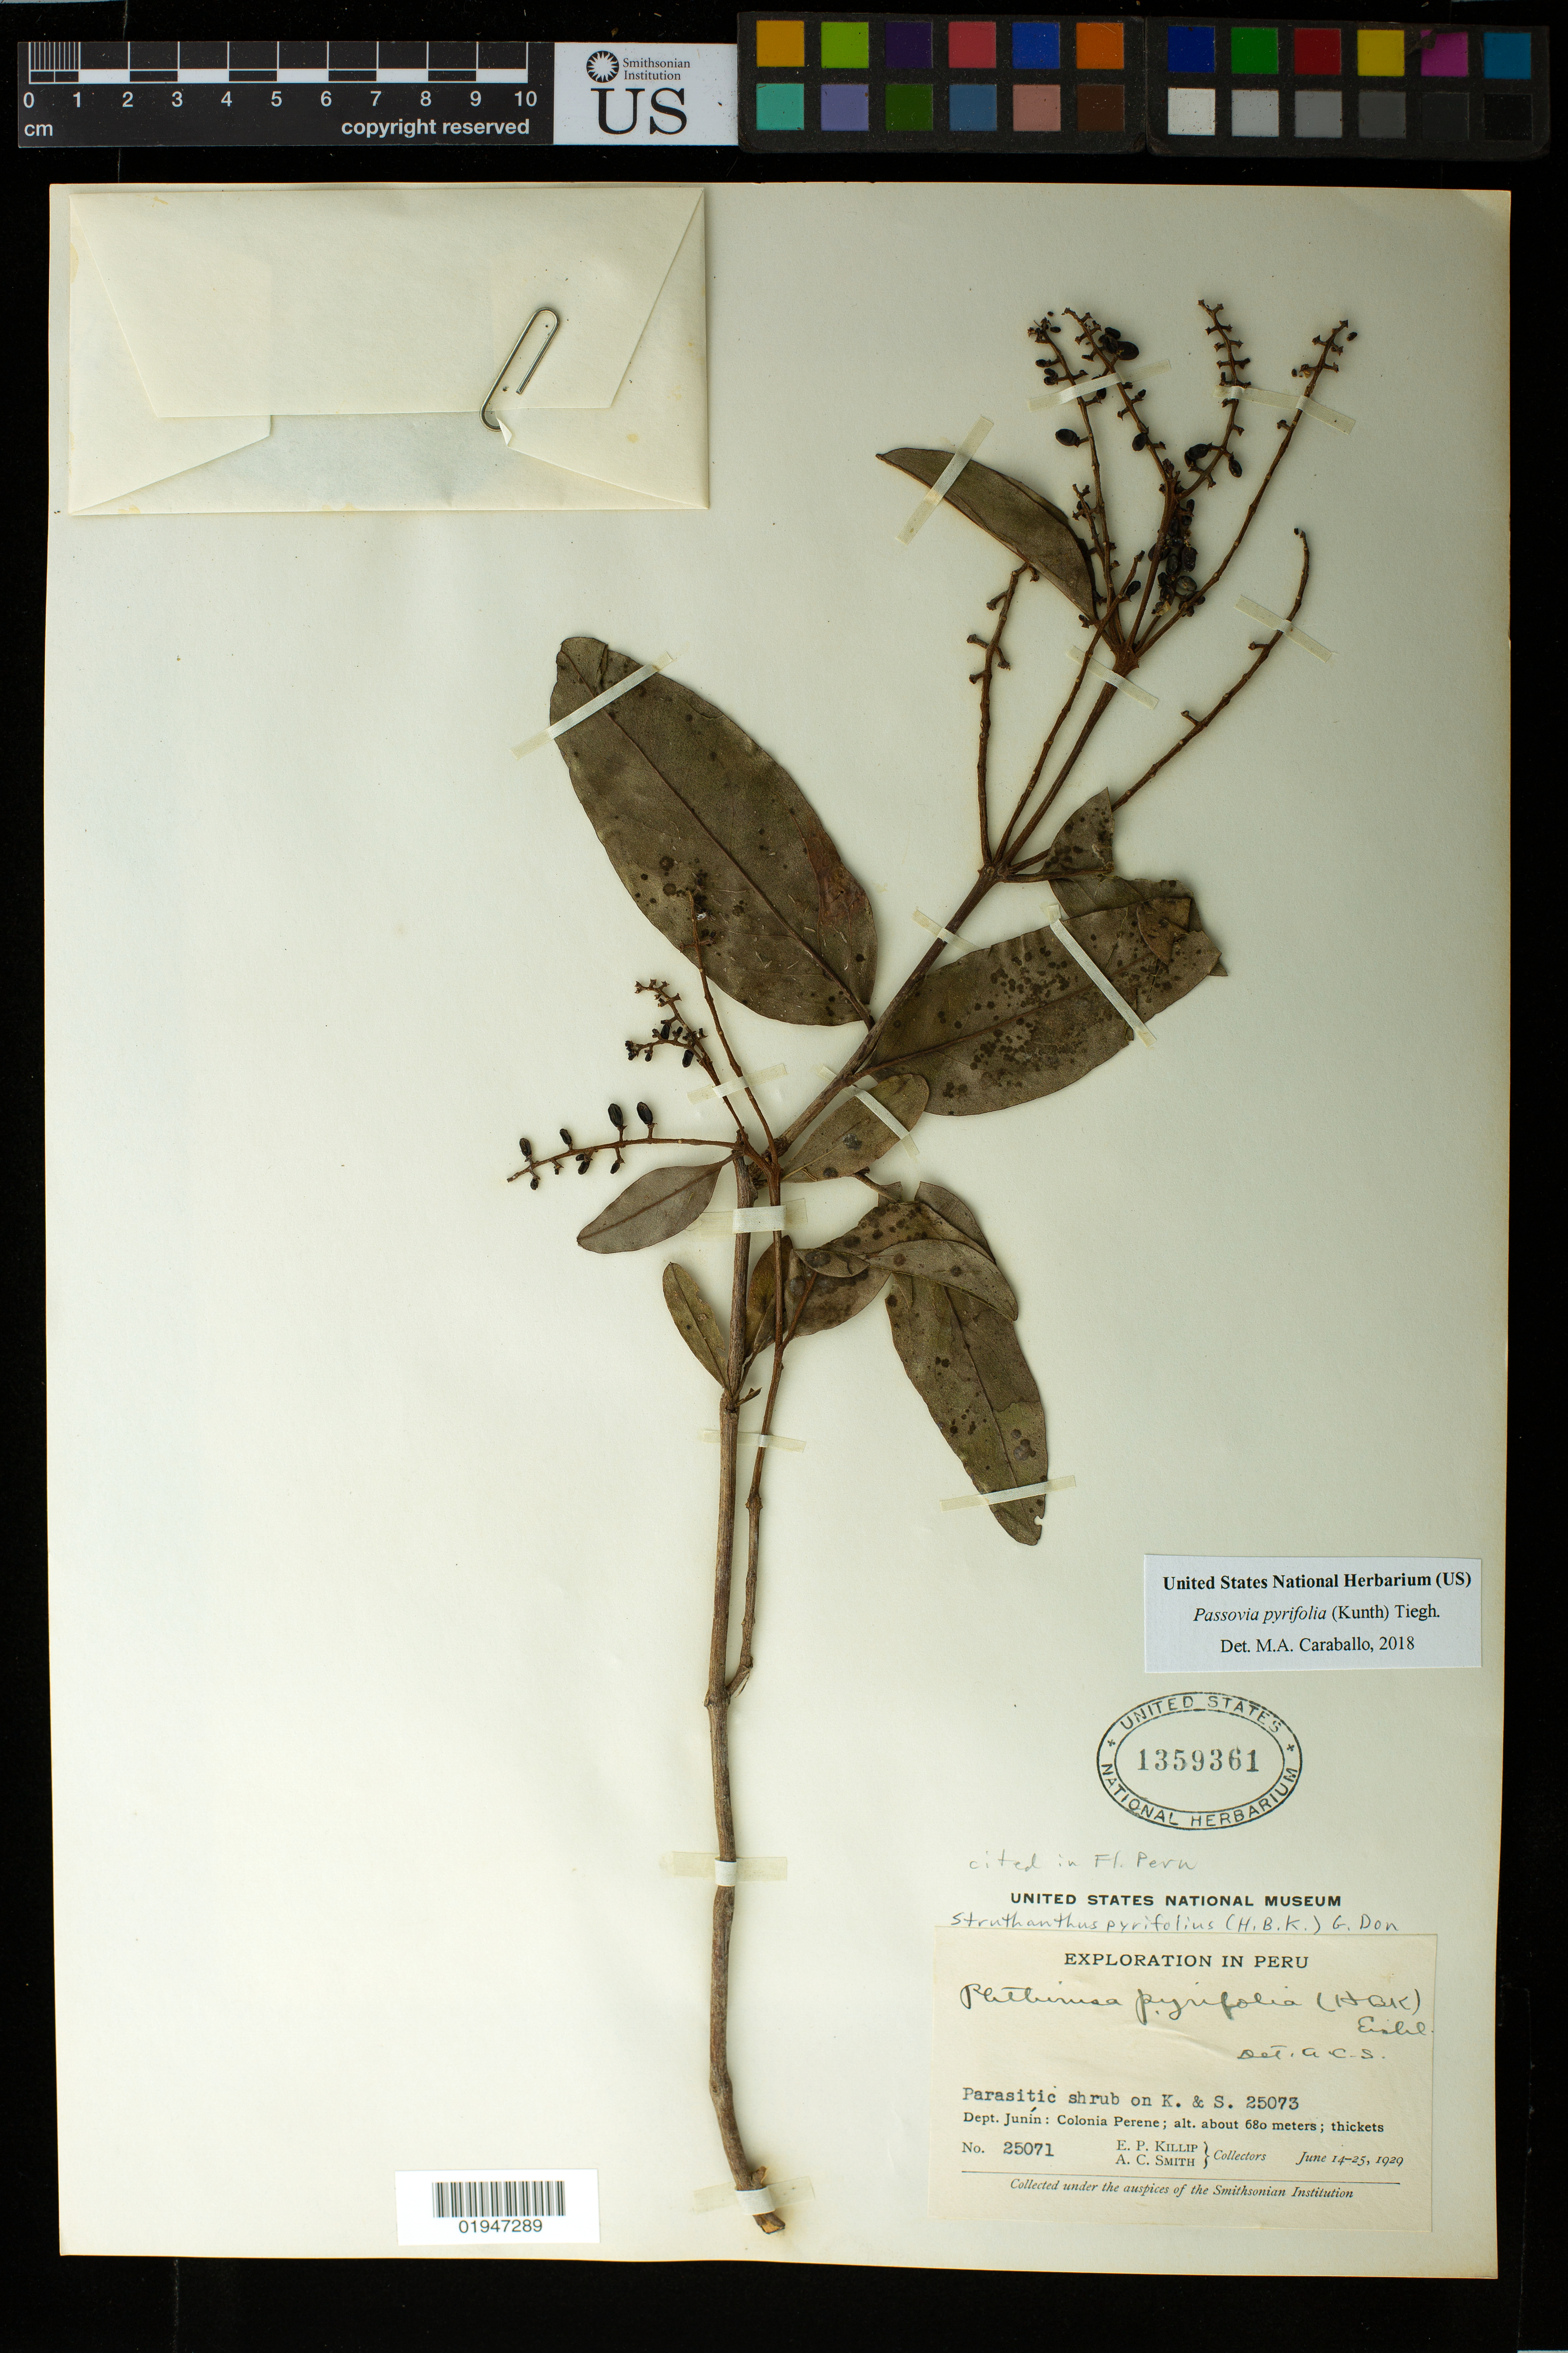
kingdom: Plantae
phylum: Tracheophyta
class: Magnoliopsida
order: Santalales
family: Loranthaceae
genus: Passovia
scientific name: Passovia pyrifolia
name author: (Kunth) Tiegh.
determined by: Caraballo-Ortiz, Marcos A., (MISS), University of Mississippi (UNITED STATES)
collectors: E. P. Killip & A. C. Smith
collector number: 25071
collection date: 1929-06-14/1929-06-25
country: Peru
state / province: Junín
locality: Colonia Perene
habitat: Thickets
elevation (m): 680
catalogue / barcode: US 1359361